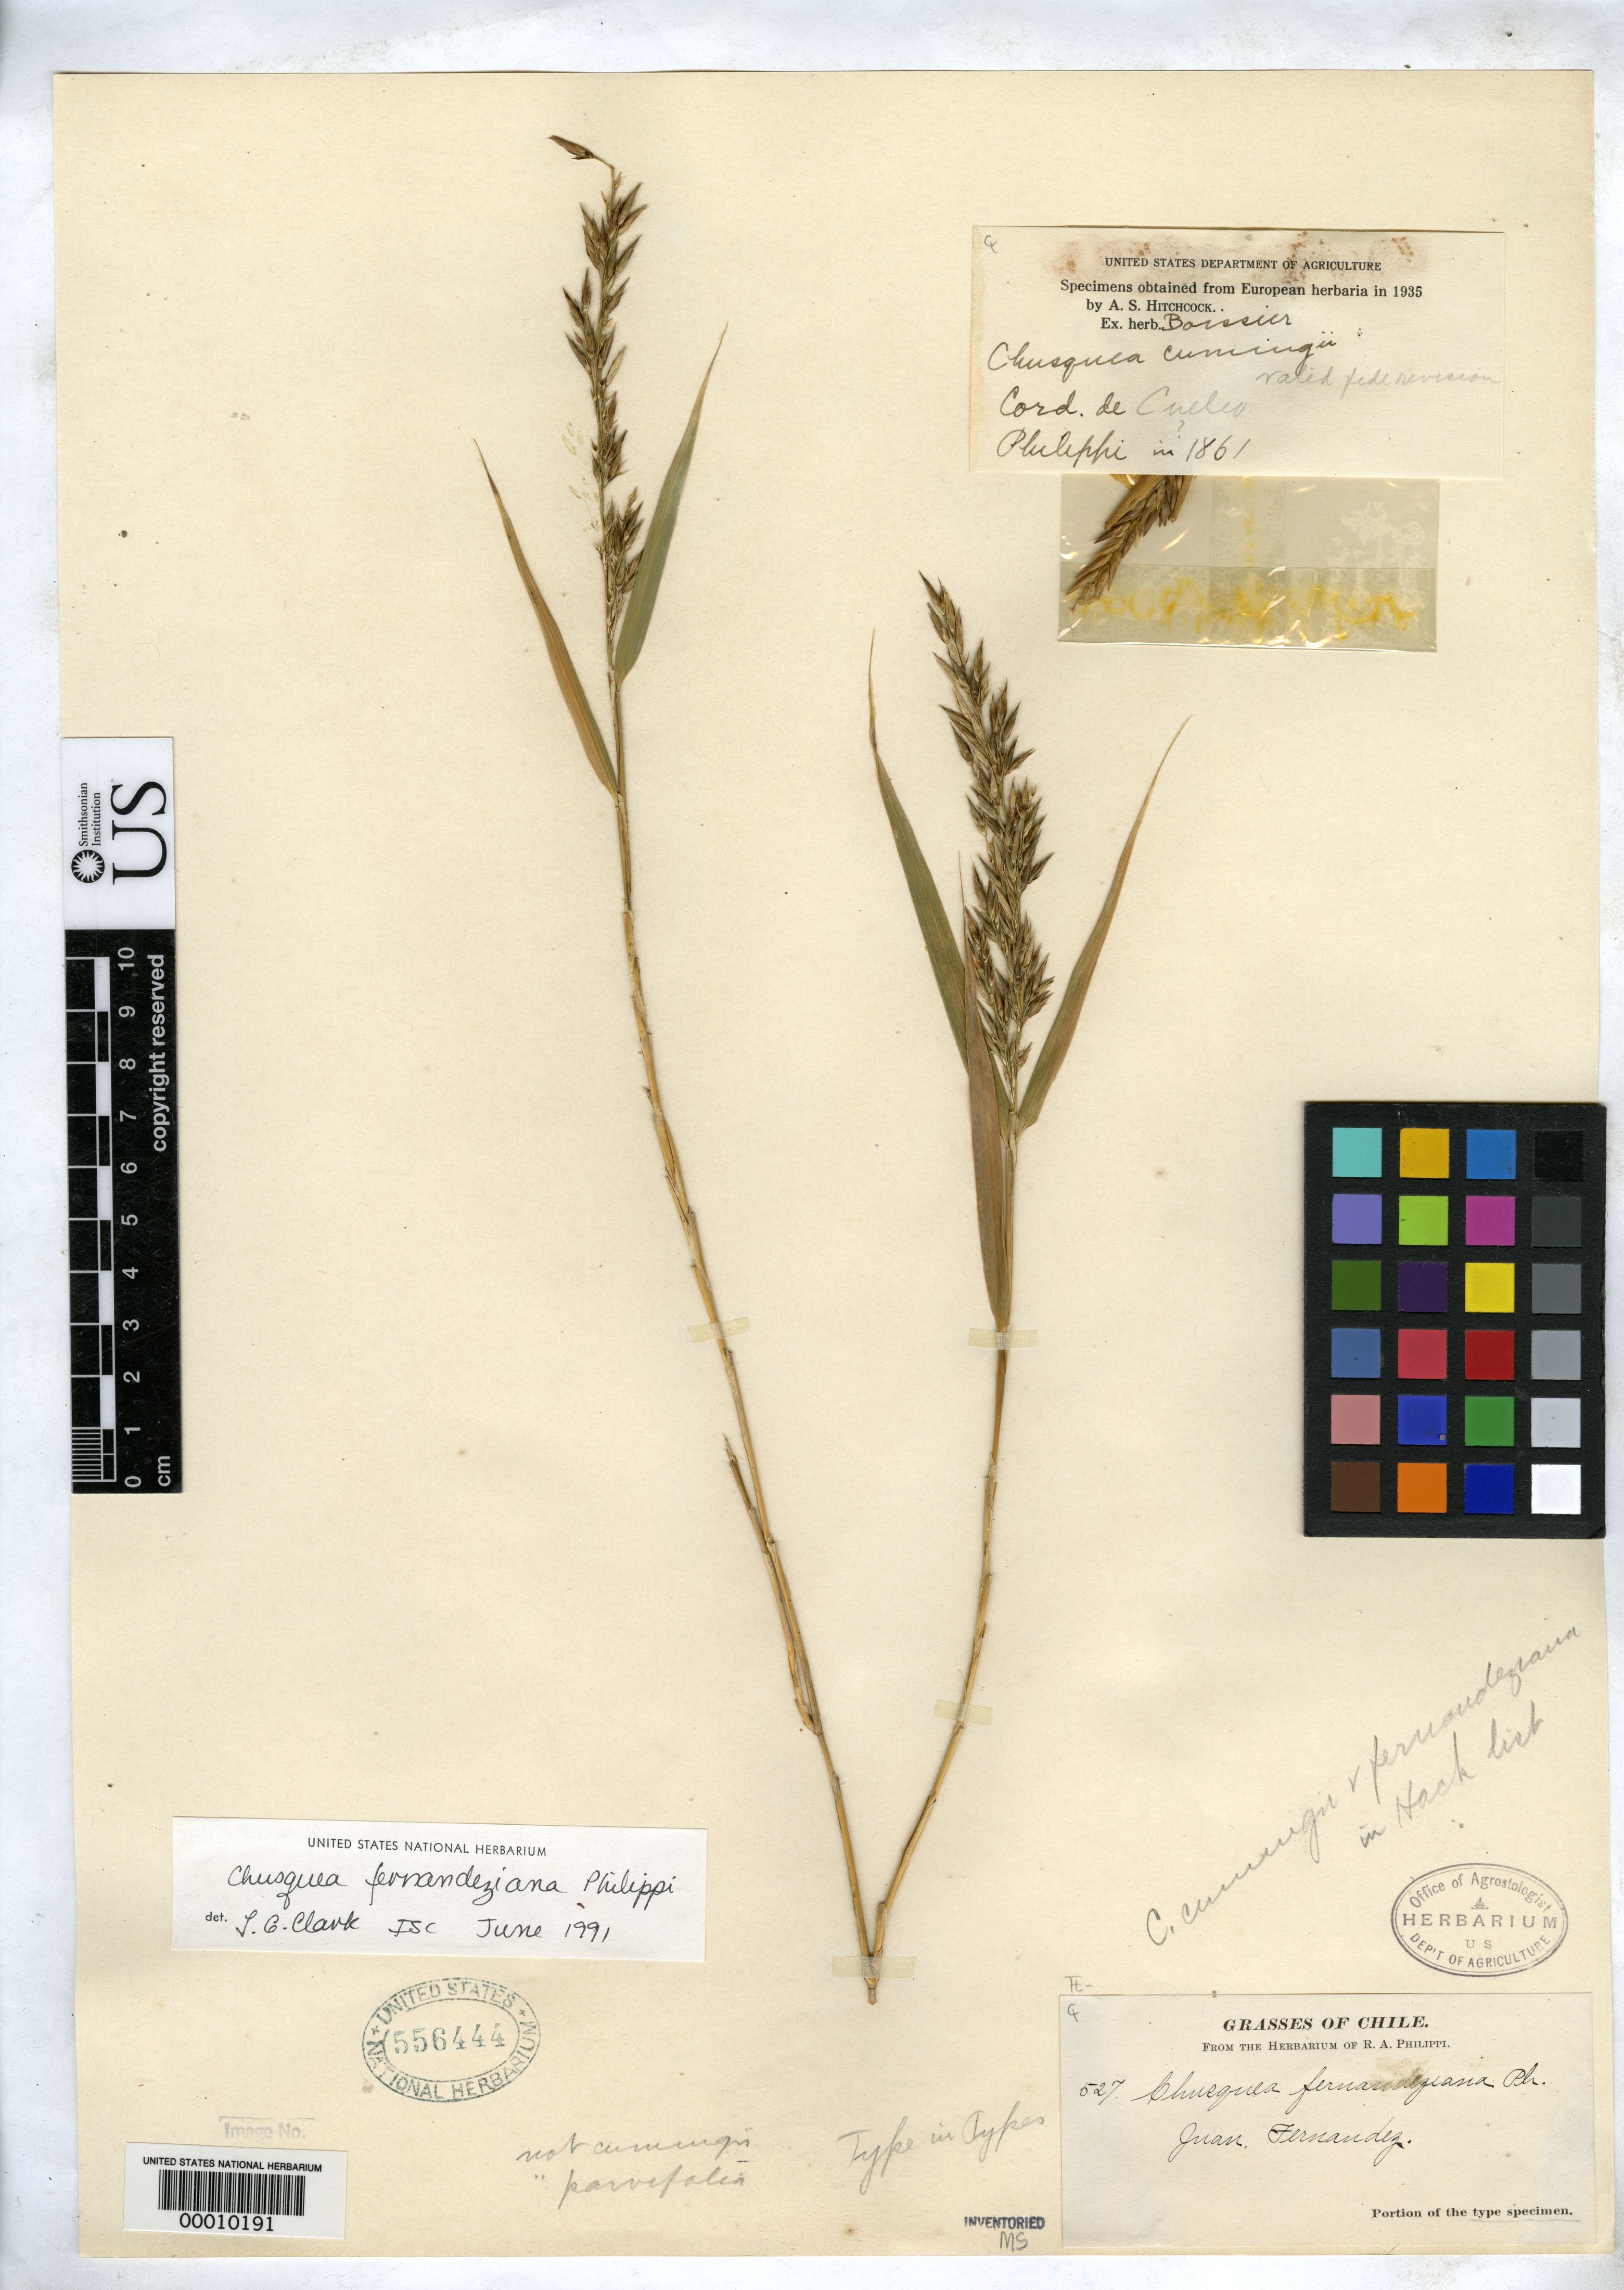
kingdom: Plantae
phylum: Tracheophyta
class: Liliopsida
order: Poales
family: Poaceae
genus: Chusquea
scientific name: Chusquea fernandeziana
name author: Phil.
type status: Type Collection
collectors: R. A. Philippi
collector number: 527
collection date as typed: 1861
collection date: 1861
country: Chile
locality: Juan fernandez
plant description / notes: Mounted with fragmentary material of type specimen ex herb. Boissier.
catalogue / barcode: US 556444